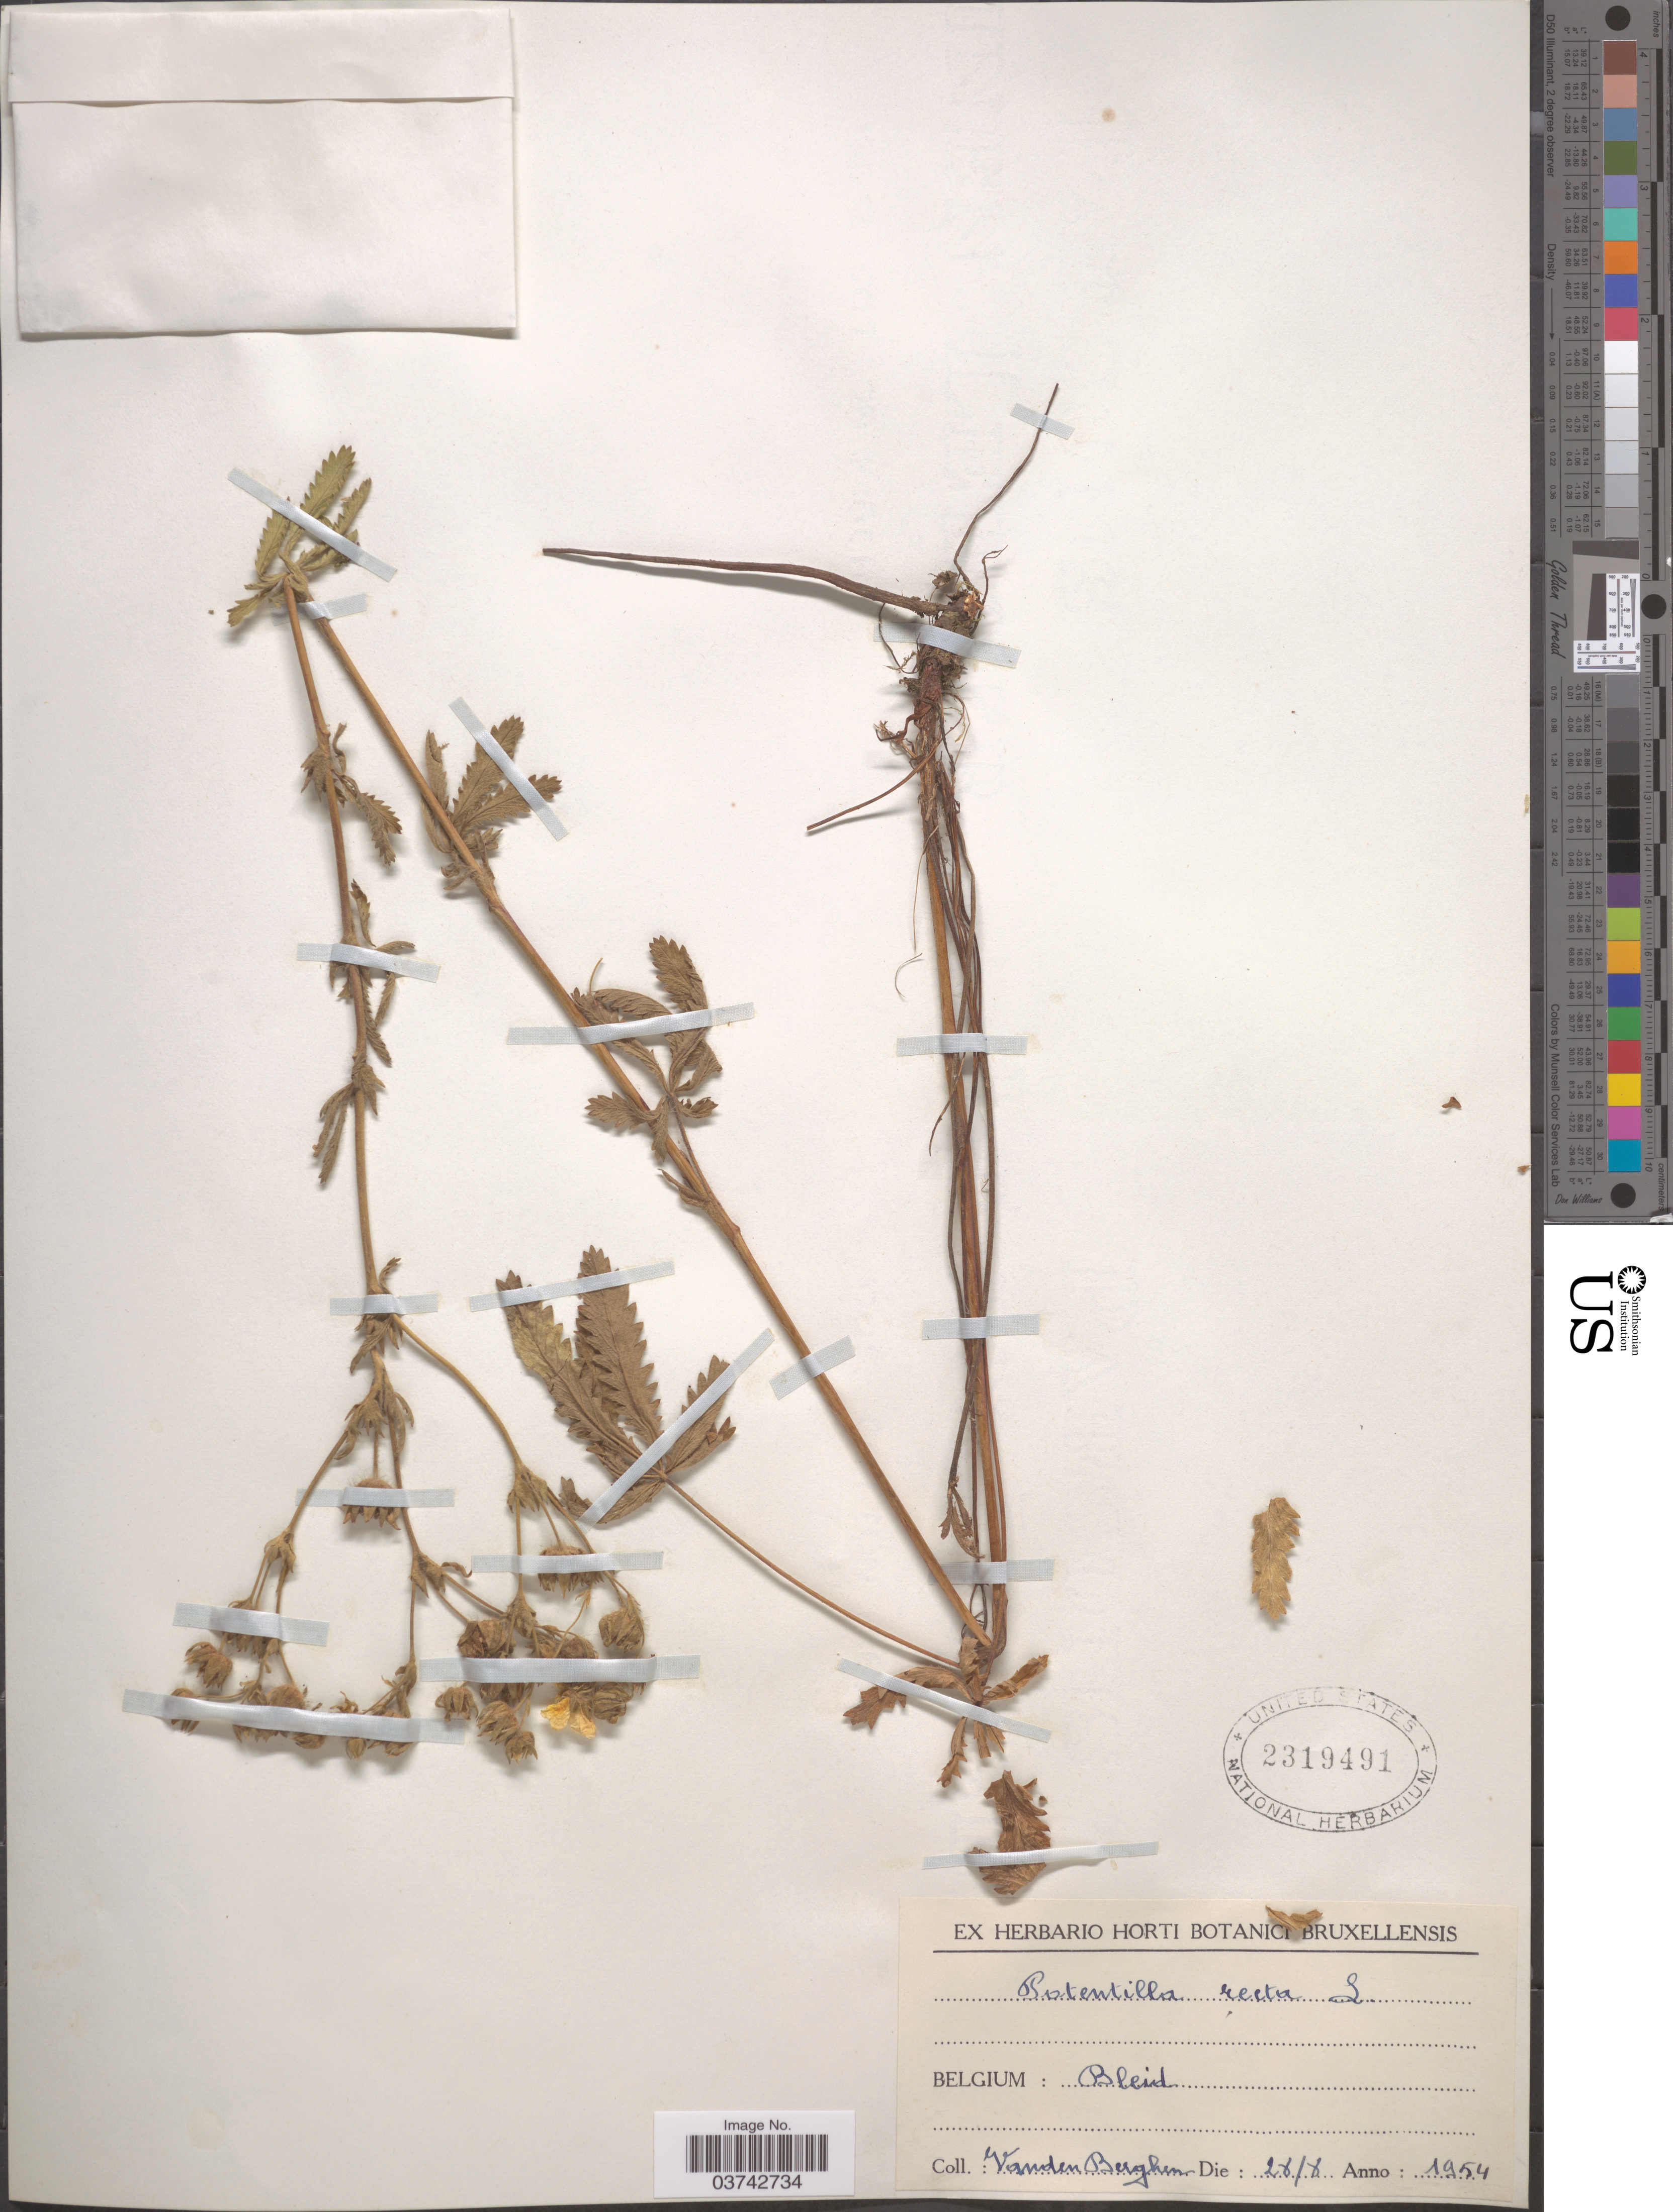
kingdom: Plantae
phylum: Tracheophyta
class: Magnoliopsida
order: Rosales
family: Rosaceae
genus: Potentilla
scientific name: Potentilla recta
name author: L.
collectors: -. Van den Berghen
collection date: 1954-08-28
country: Belgium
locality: Bleid.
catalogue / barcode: US 2319491